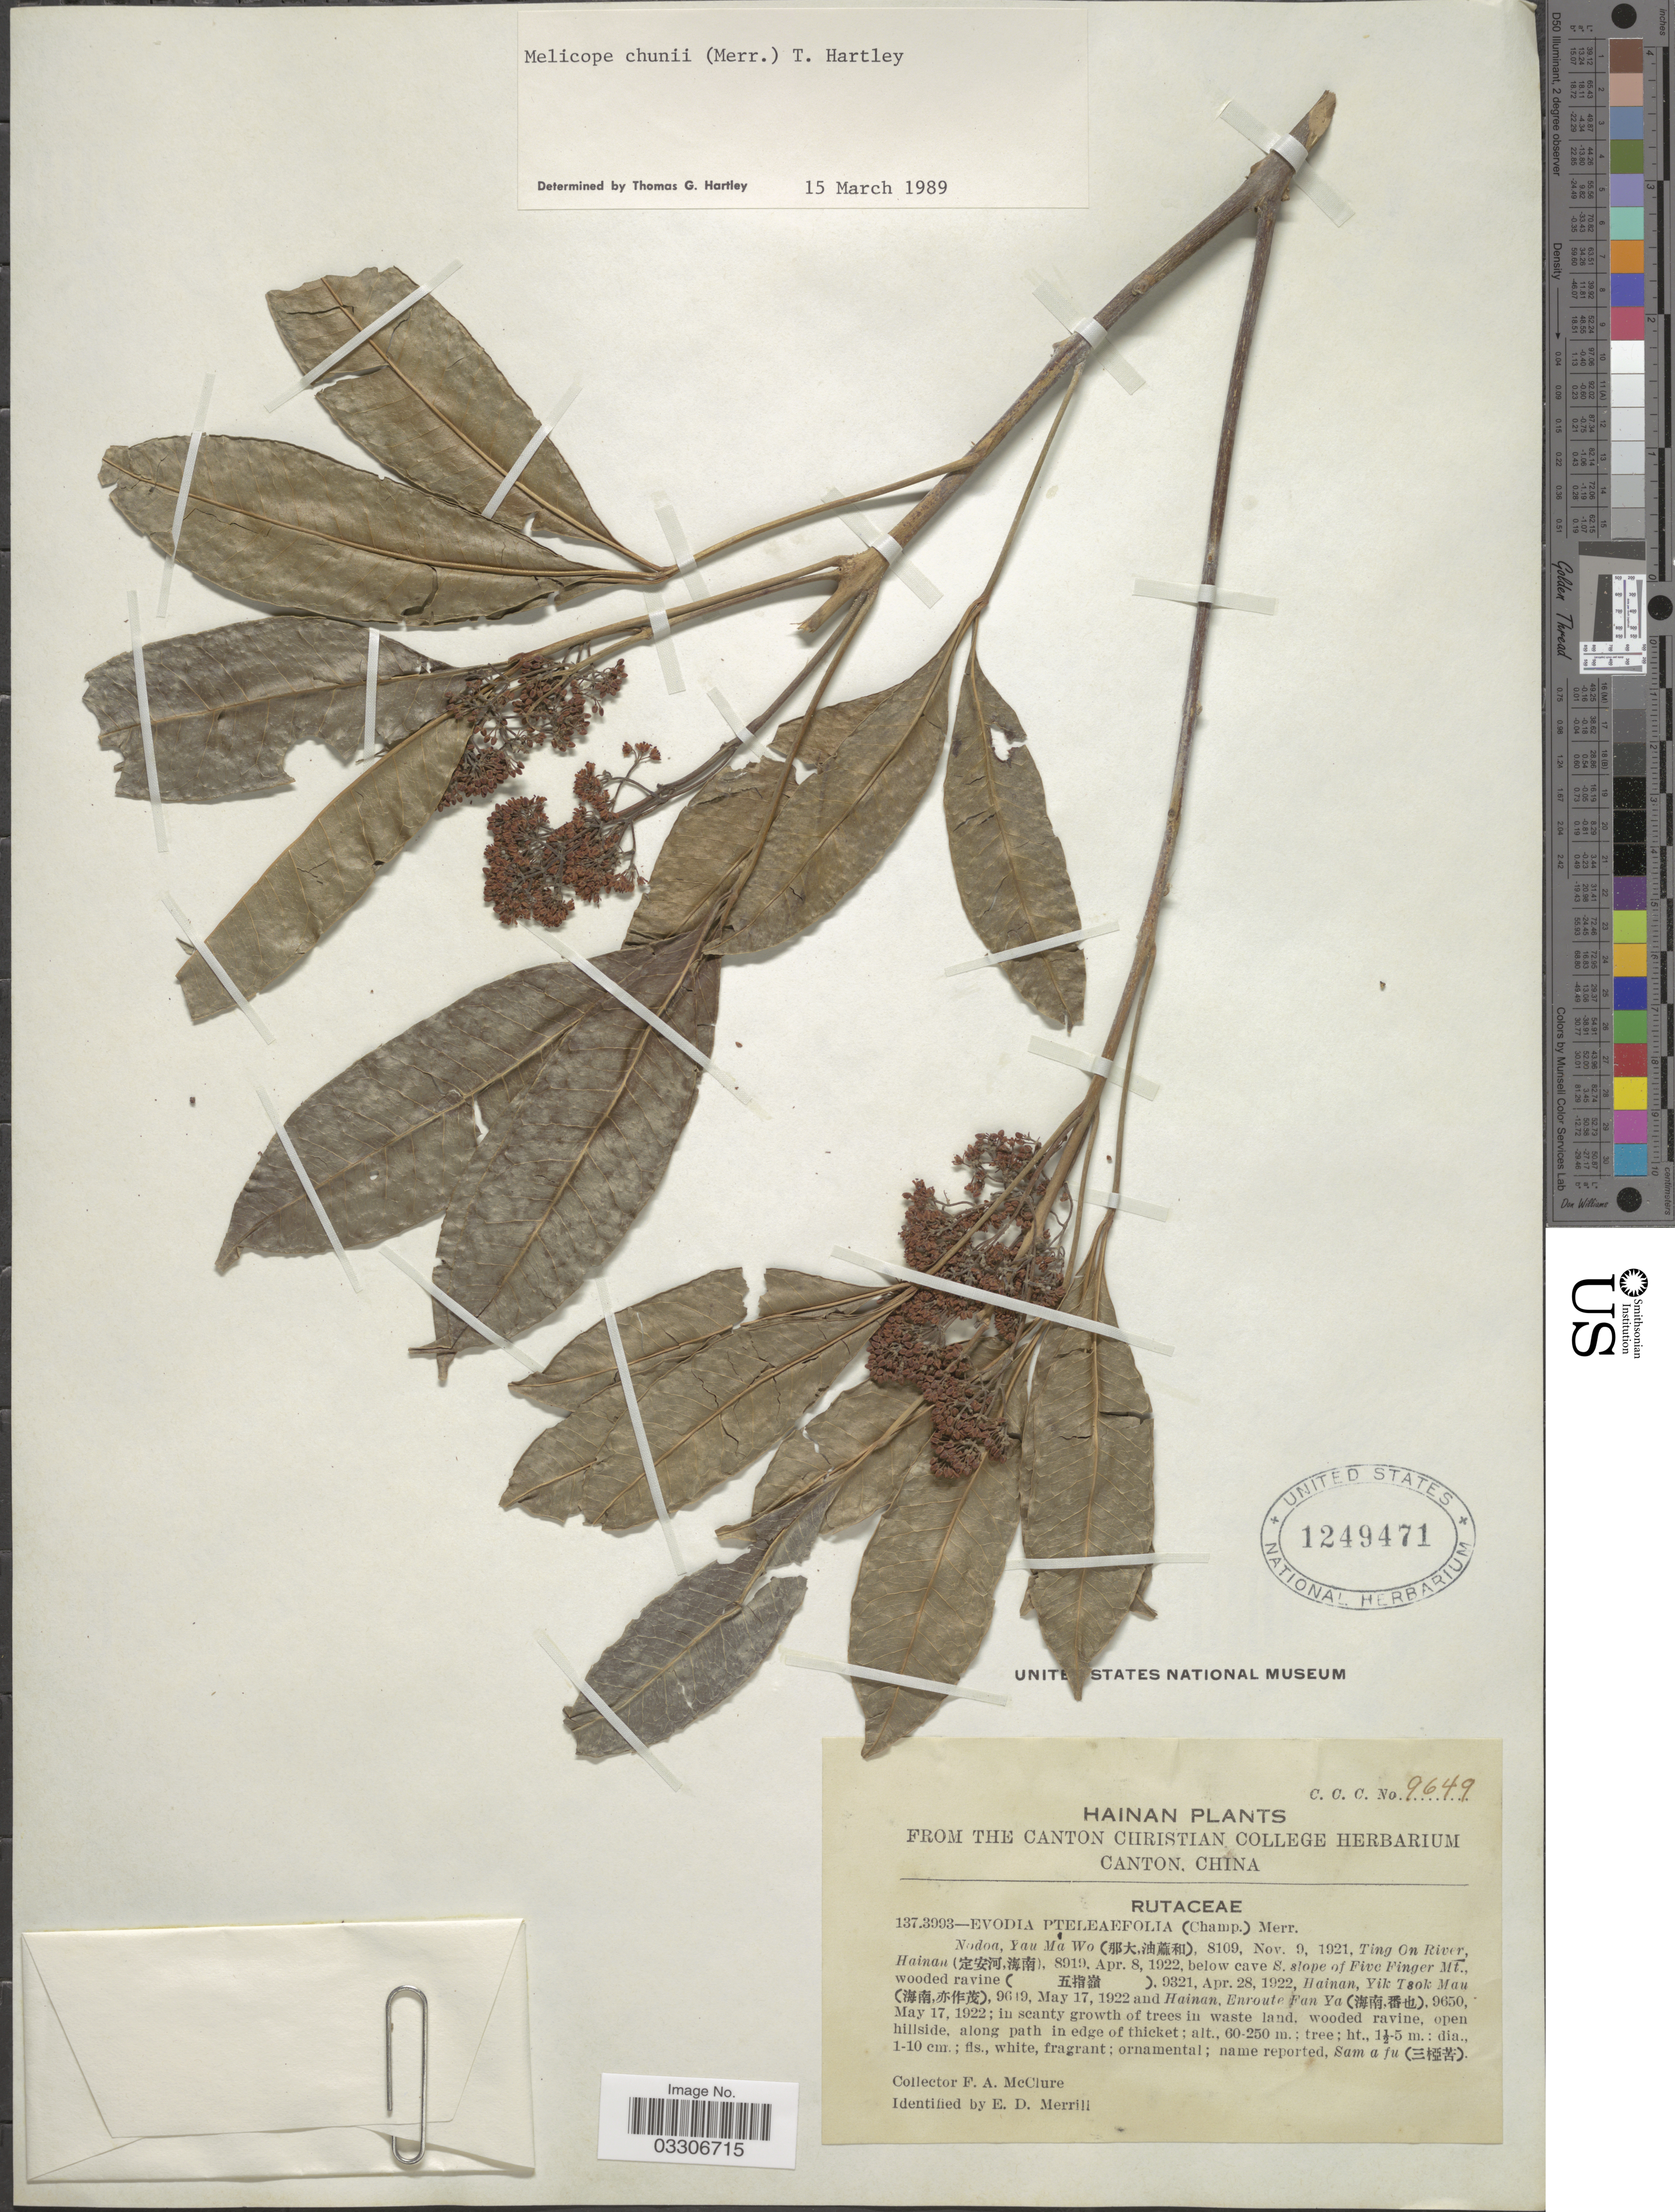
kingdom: Plantae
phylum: Tracheophyta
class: Magnoliopsida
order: Sapindales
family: Rutaceae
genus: Melicope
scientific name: Melicope chunii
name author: T.G. Hartley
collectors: F. A. McClure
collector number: C.C.C.9649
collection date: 1922-05-17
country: China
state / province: Hainan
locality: Yik Tsok Mau (X).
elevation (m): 60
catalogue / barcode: US 1249471